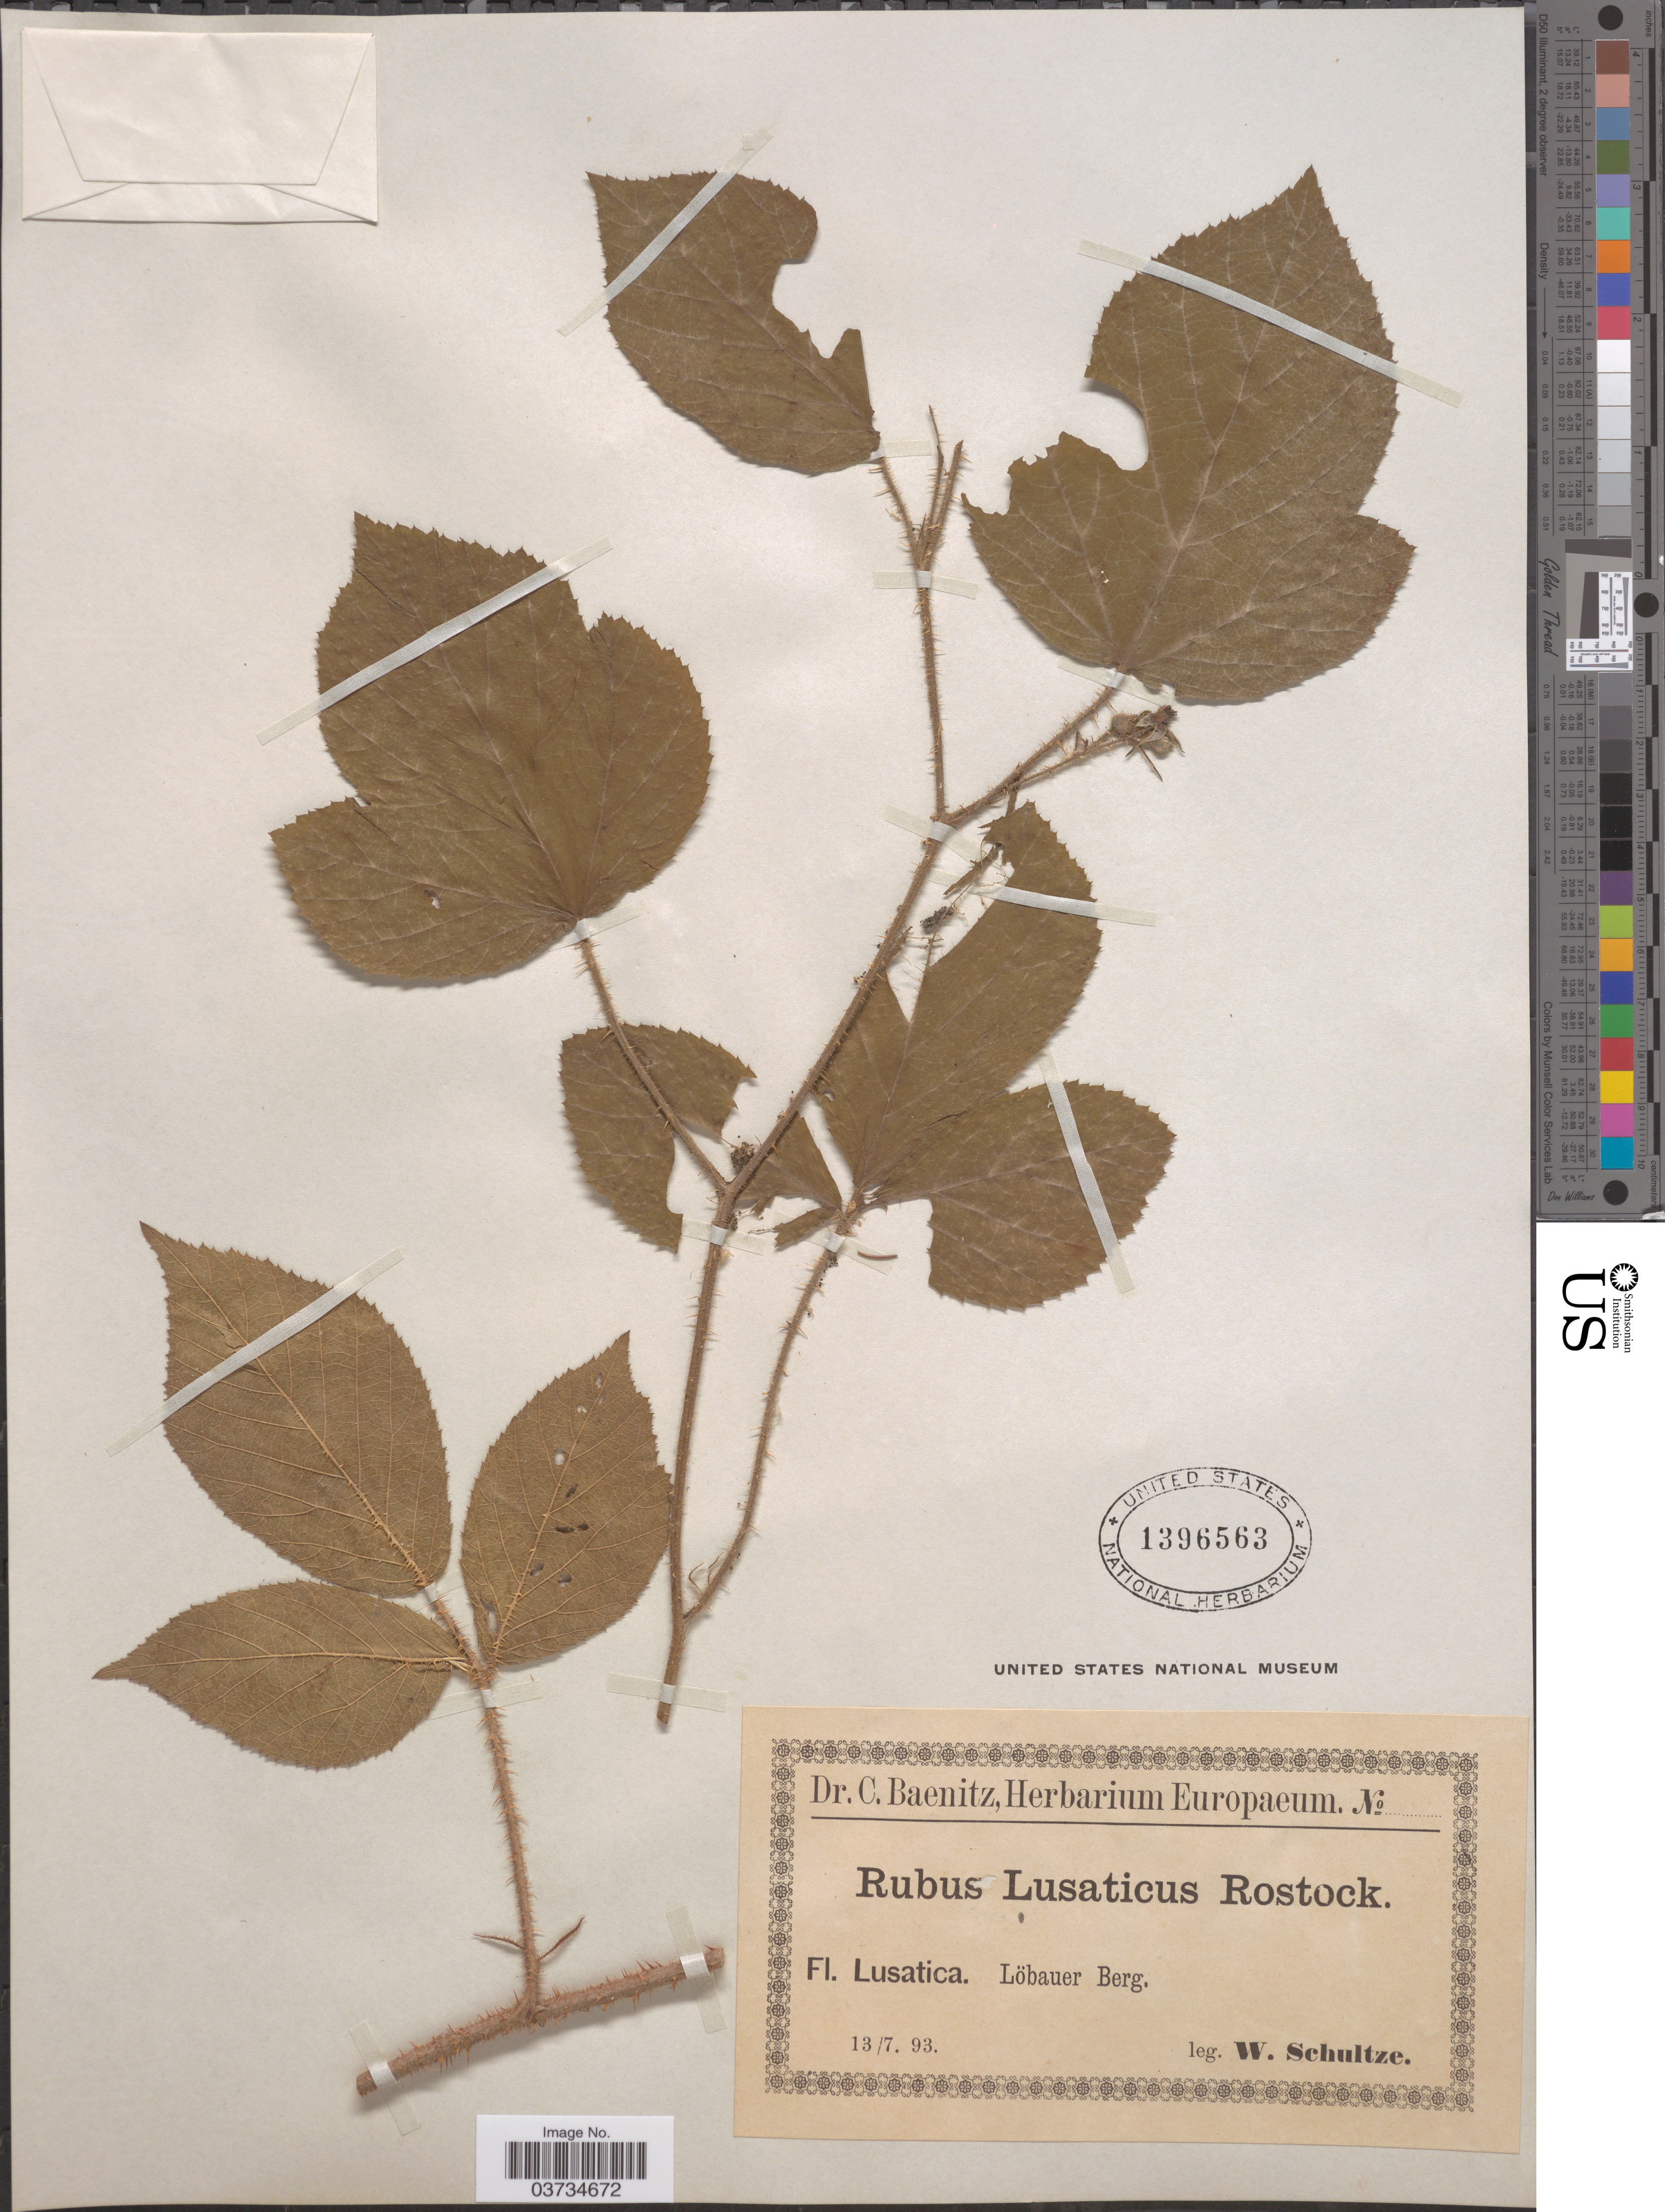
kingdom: Plantae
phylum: Tracheophyta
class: Magnoliopsida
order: Rosales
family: Rosaceae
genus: Rubus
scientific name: Rubus lusaticus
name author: R. Wagner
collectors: W. Schultze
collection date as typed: Transcribed d/m/y: 13/7/93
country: Germany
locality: Lusatica. Löbauer Berg.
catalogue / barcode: US 1396563